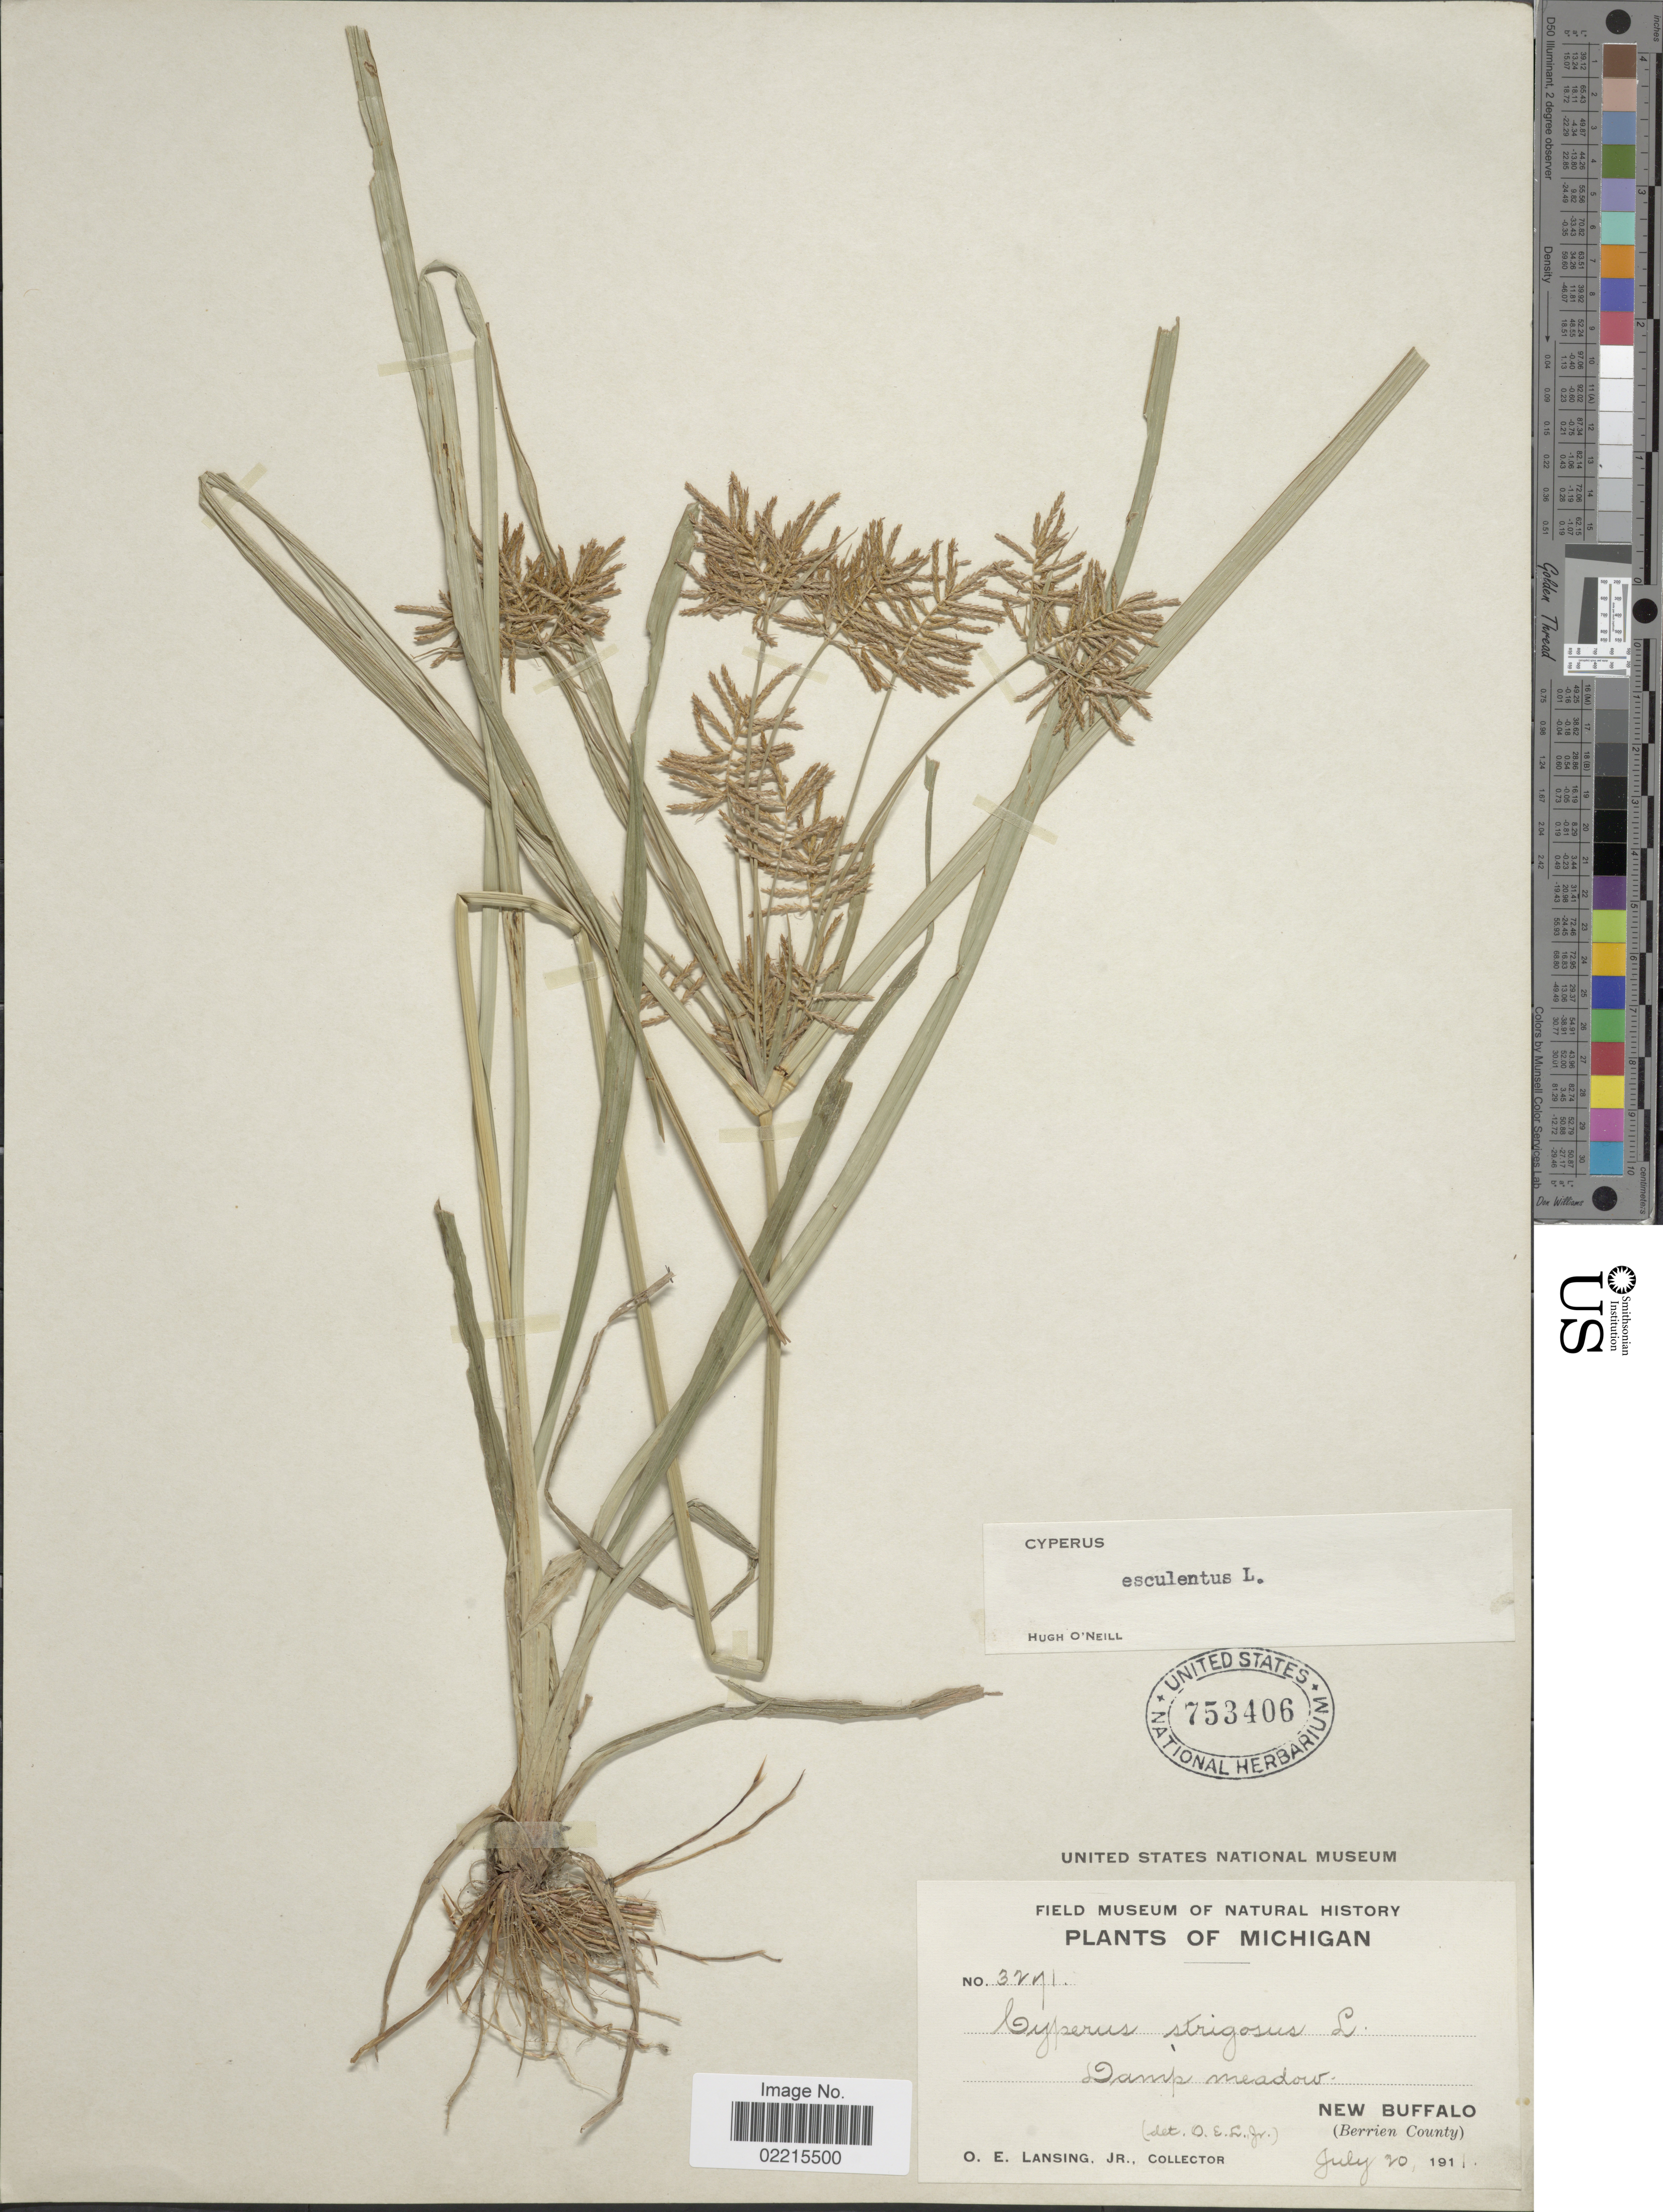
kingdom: Plantae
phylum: Tracheophyta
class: Liliopsida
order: Poales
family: Cyperaceae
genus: Cyperus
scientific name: Cyperus esculentus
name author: L.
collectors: O. Lansing Jr.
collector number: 3271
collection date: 1911-07-20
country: United States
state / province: Michigan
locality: Damp meadow, New Buffalo (Berrien County)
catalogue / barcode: US 753406